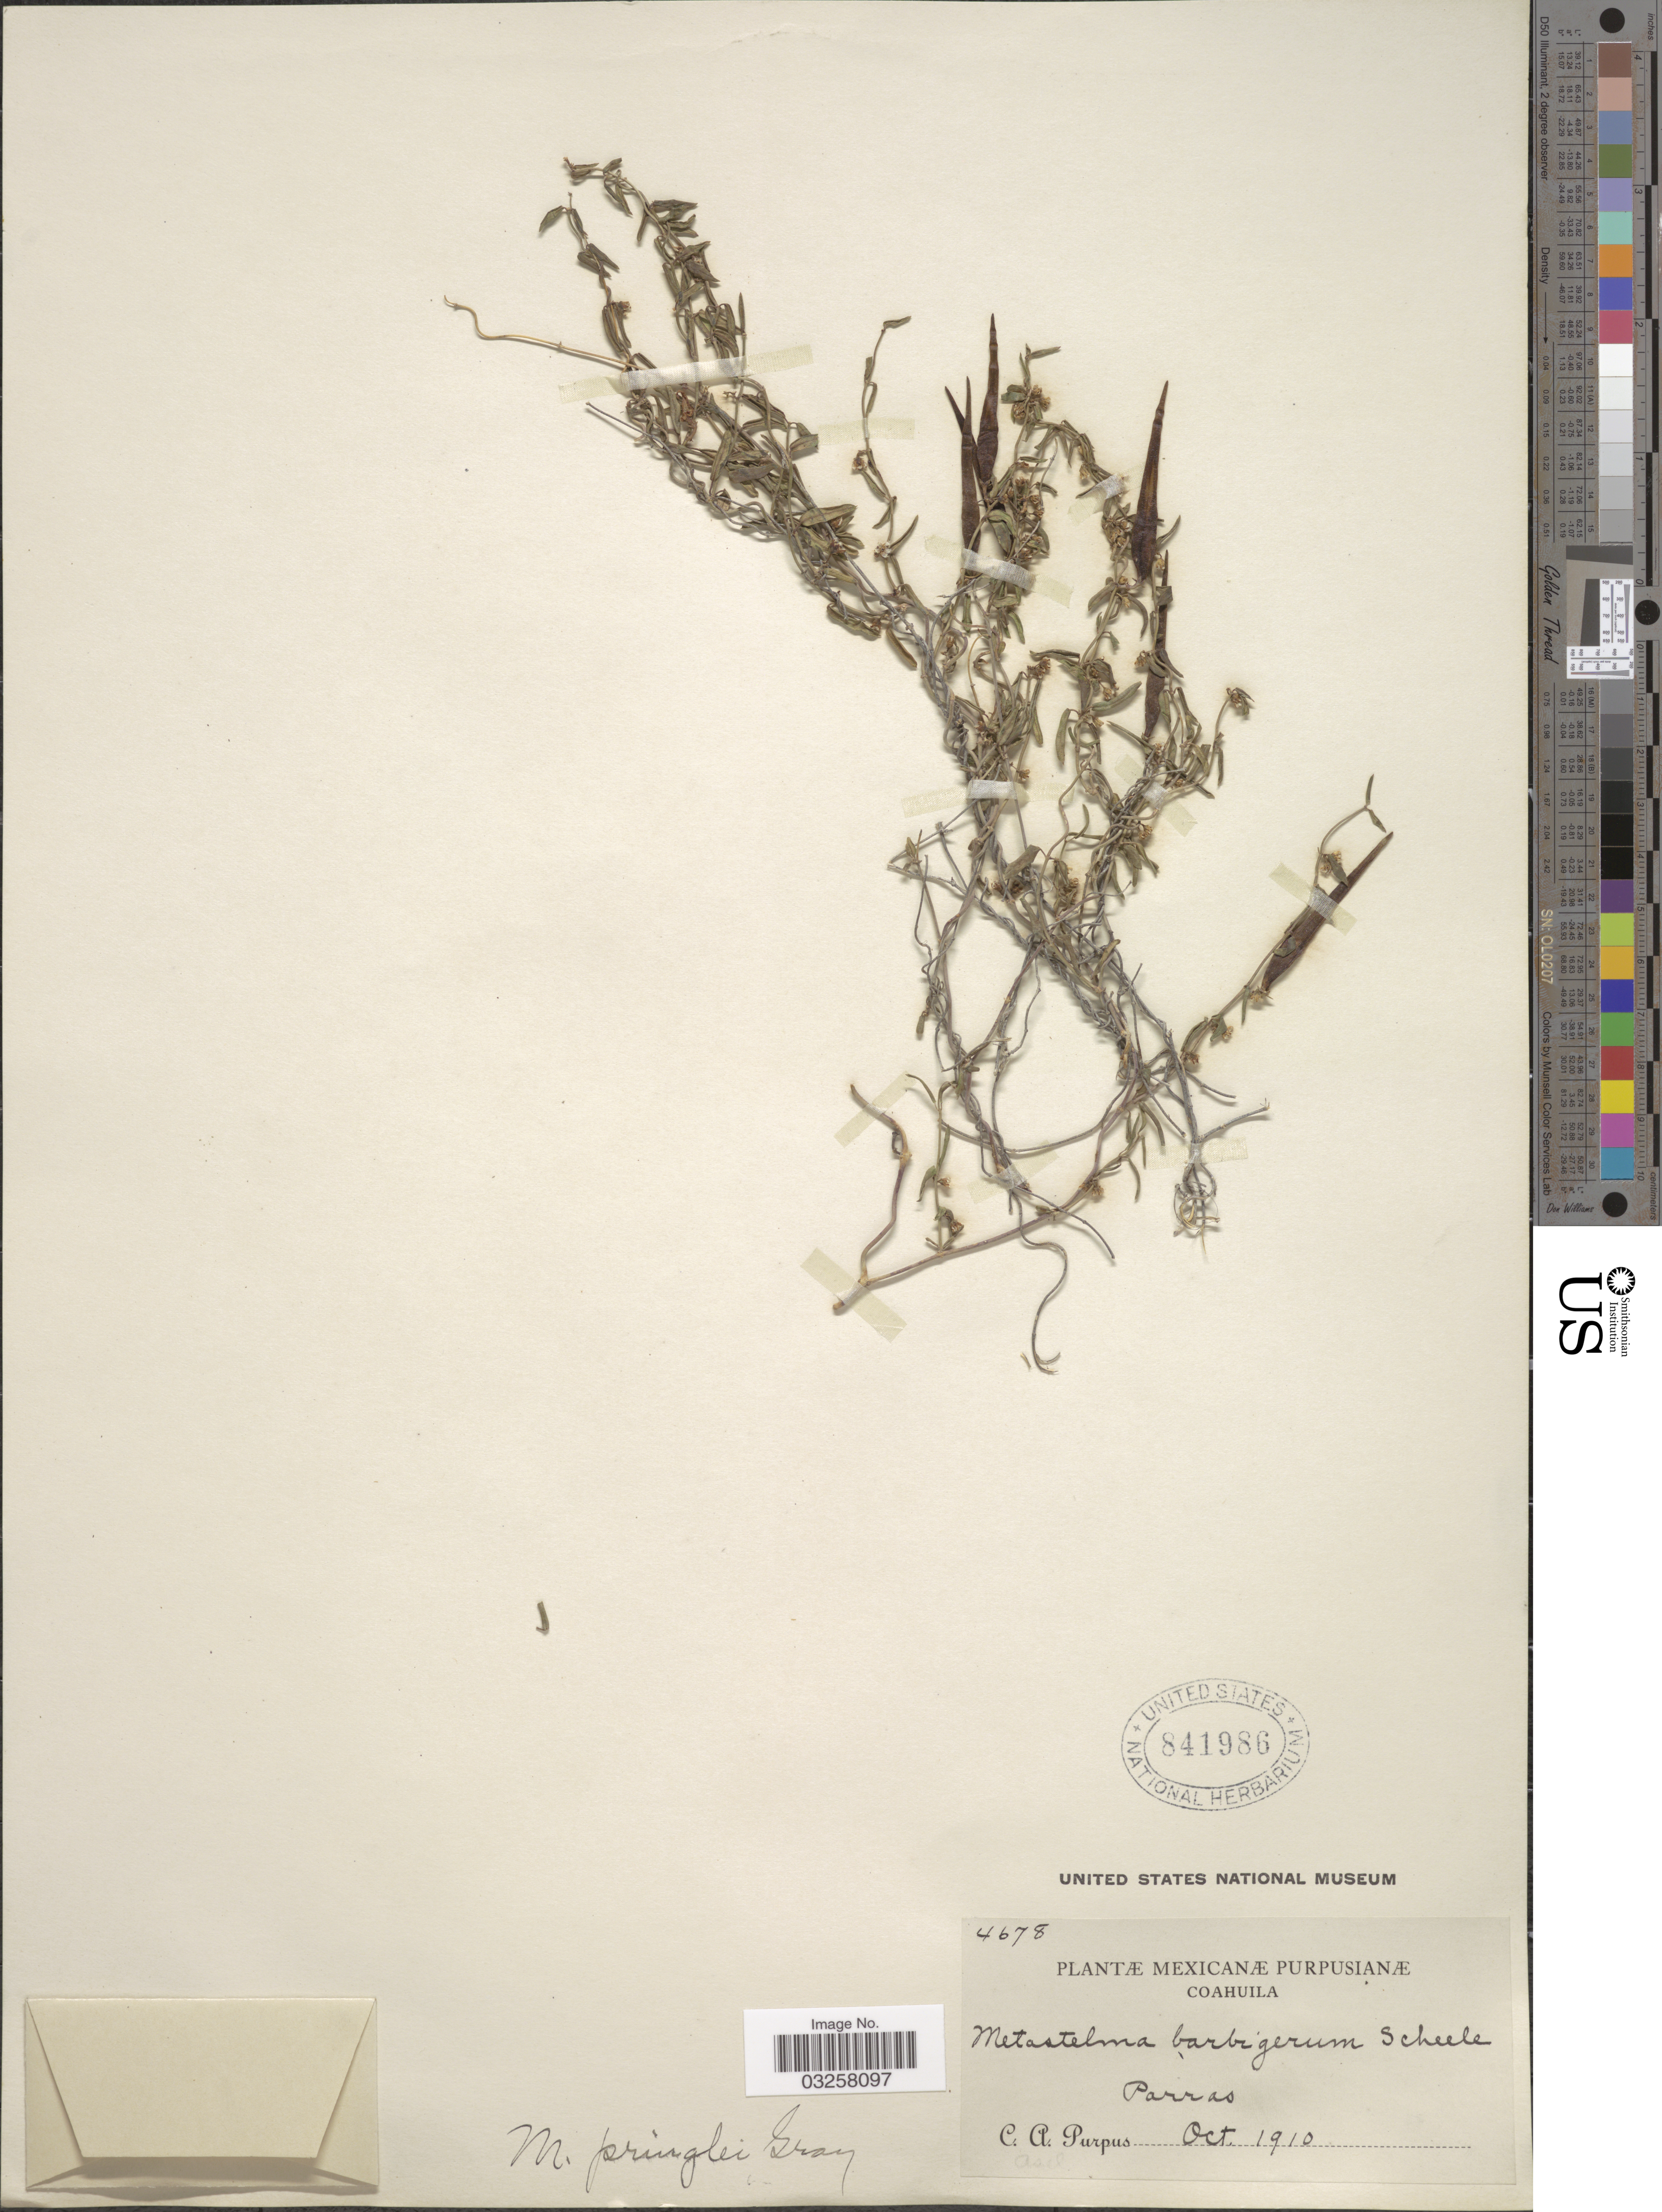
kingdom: Plantae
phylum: Tracheophyta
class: Magnoliopsida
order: Gentianales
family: Apocynaceae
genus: Metastelma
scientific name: Metastelma pringlei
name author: A. Gray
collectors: C. A. Purpus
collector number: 4678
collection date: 1910-10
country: Mexico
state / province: Coahuila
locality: Parras.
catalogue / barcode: US 841986